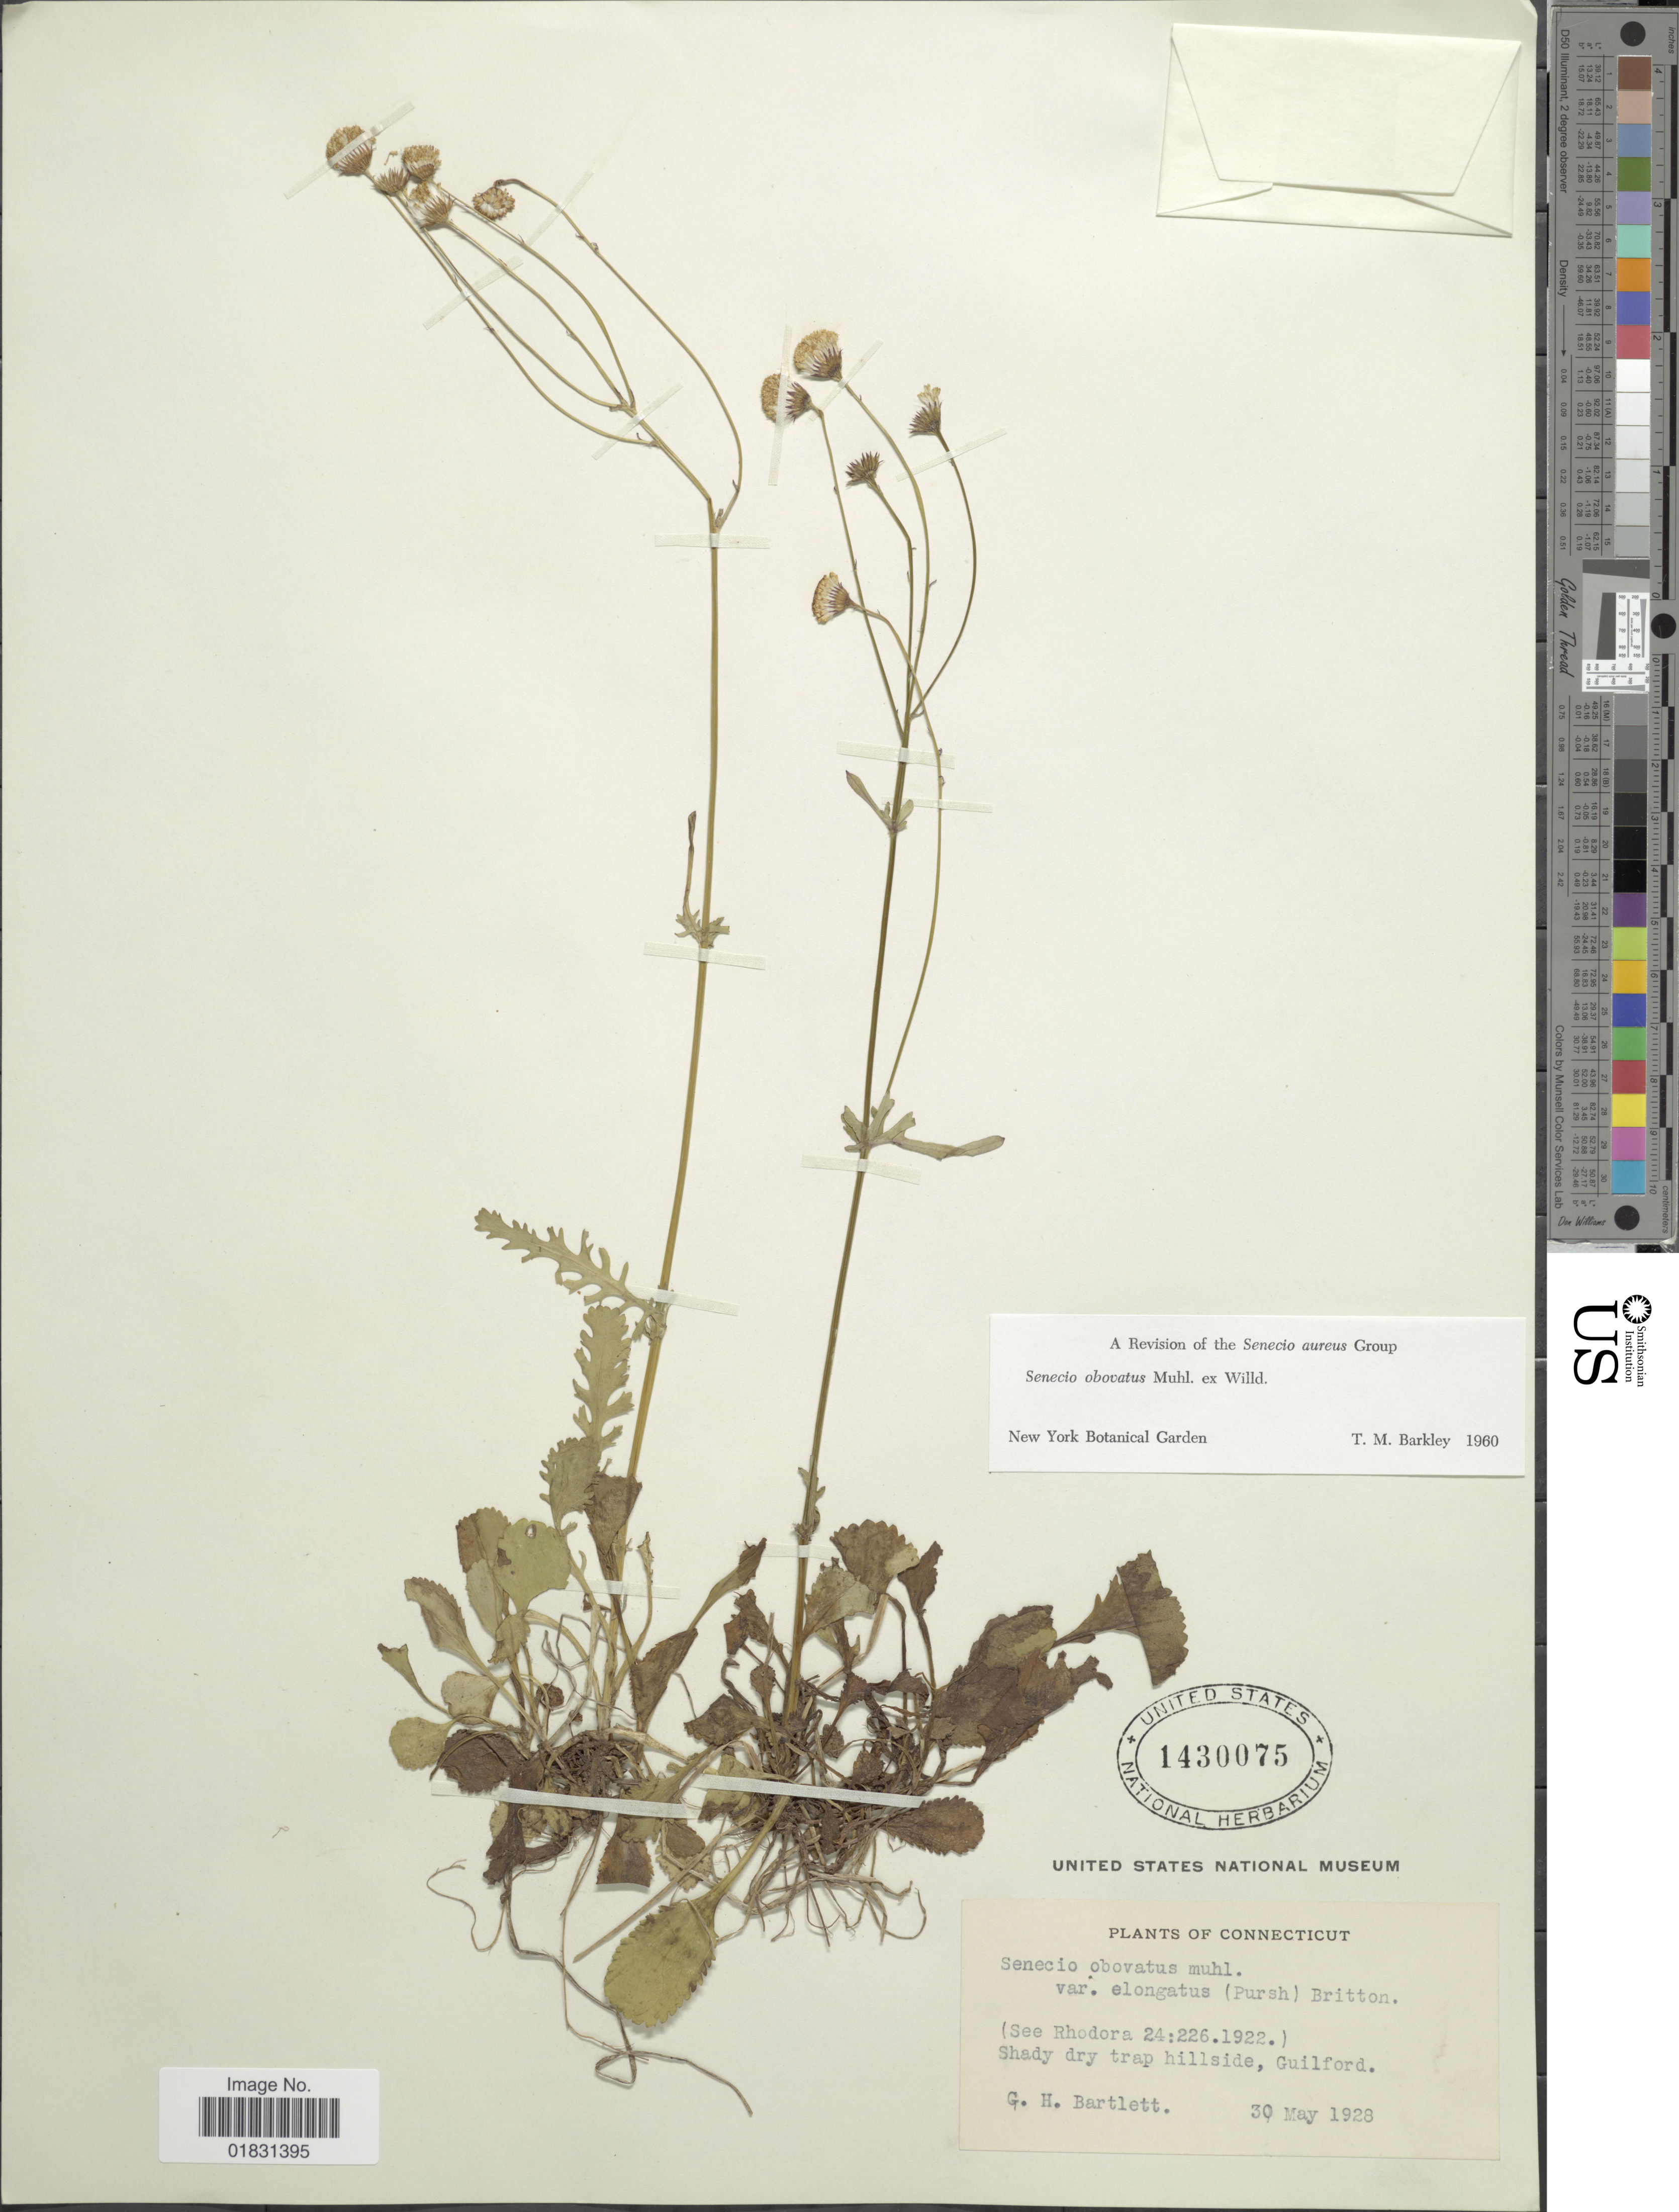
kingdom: Plantae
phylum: Tracheophyta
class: Magnoliopsida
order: Asterales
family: Asteraceae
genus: Packera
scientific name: Packera obovata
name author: (Muhl. ex Willd.) W.A. Weber & Á. Löve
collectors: G. Bartlett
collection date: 1928-05-30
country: United States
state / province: Connecticut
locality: Shady dry trap hillside, Guilford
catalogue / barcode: US 1430075